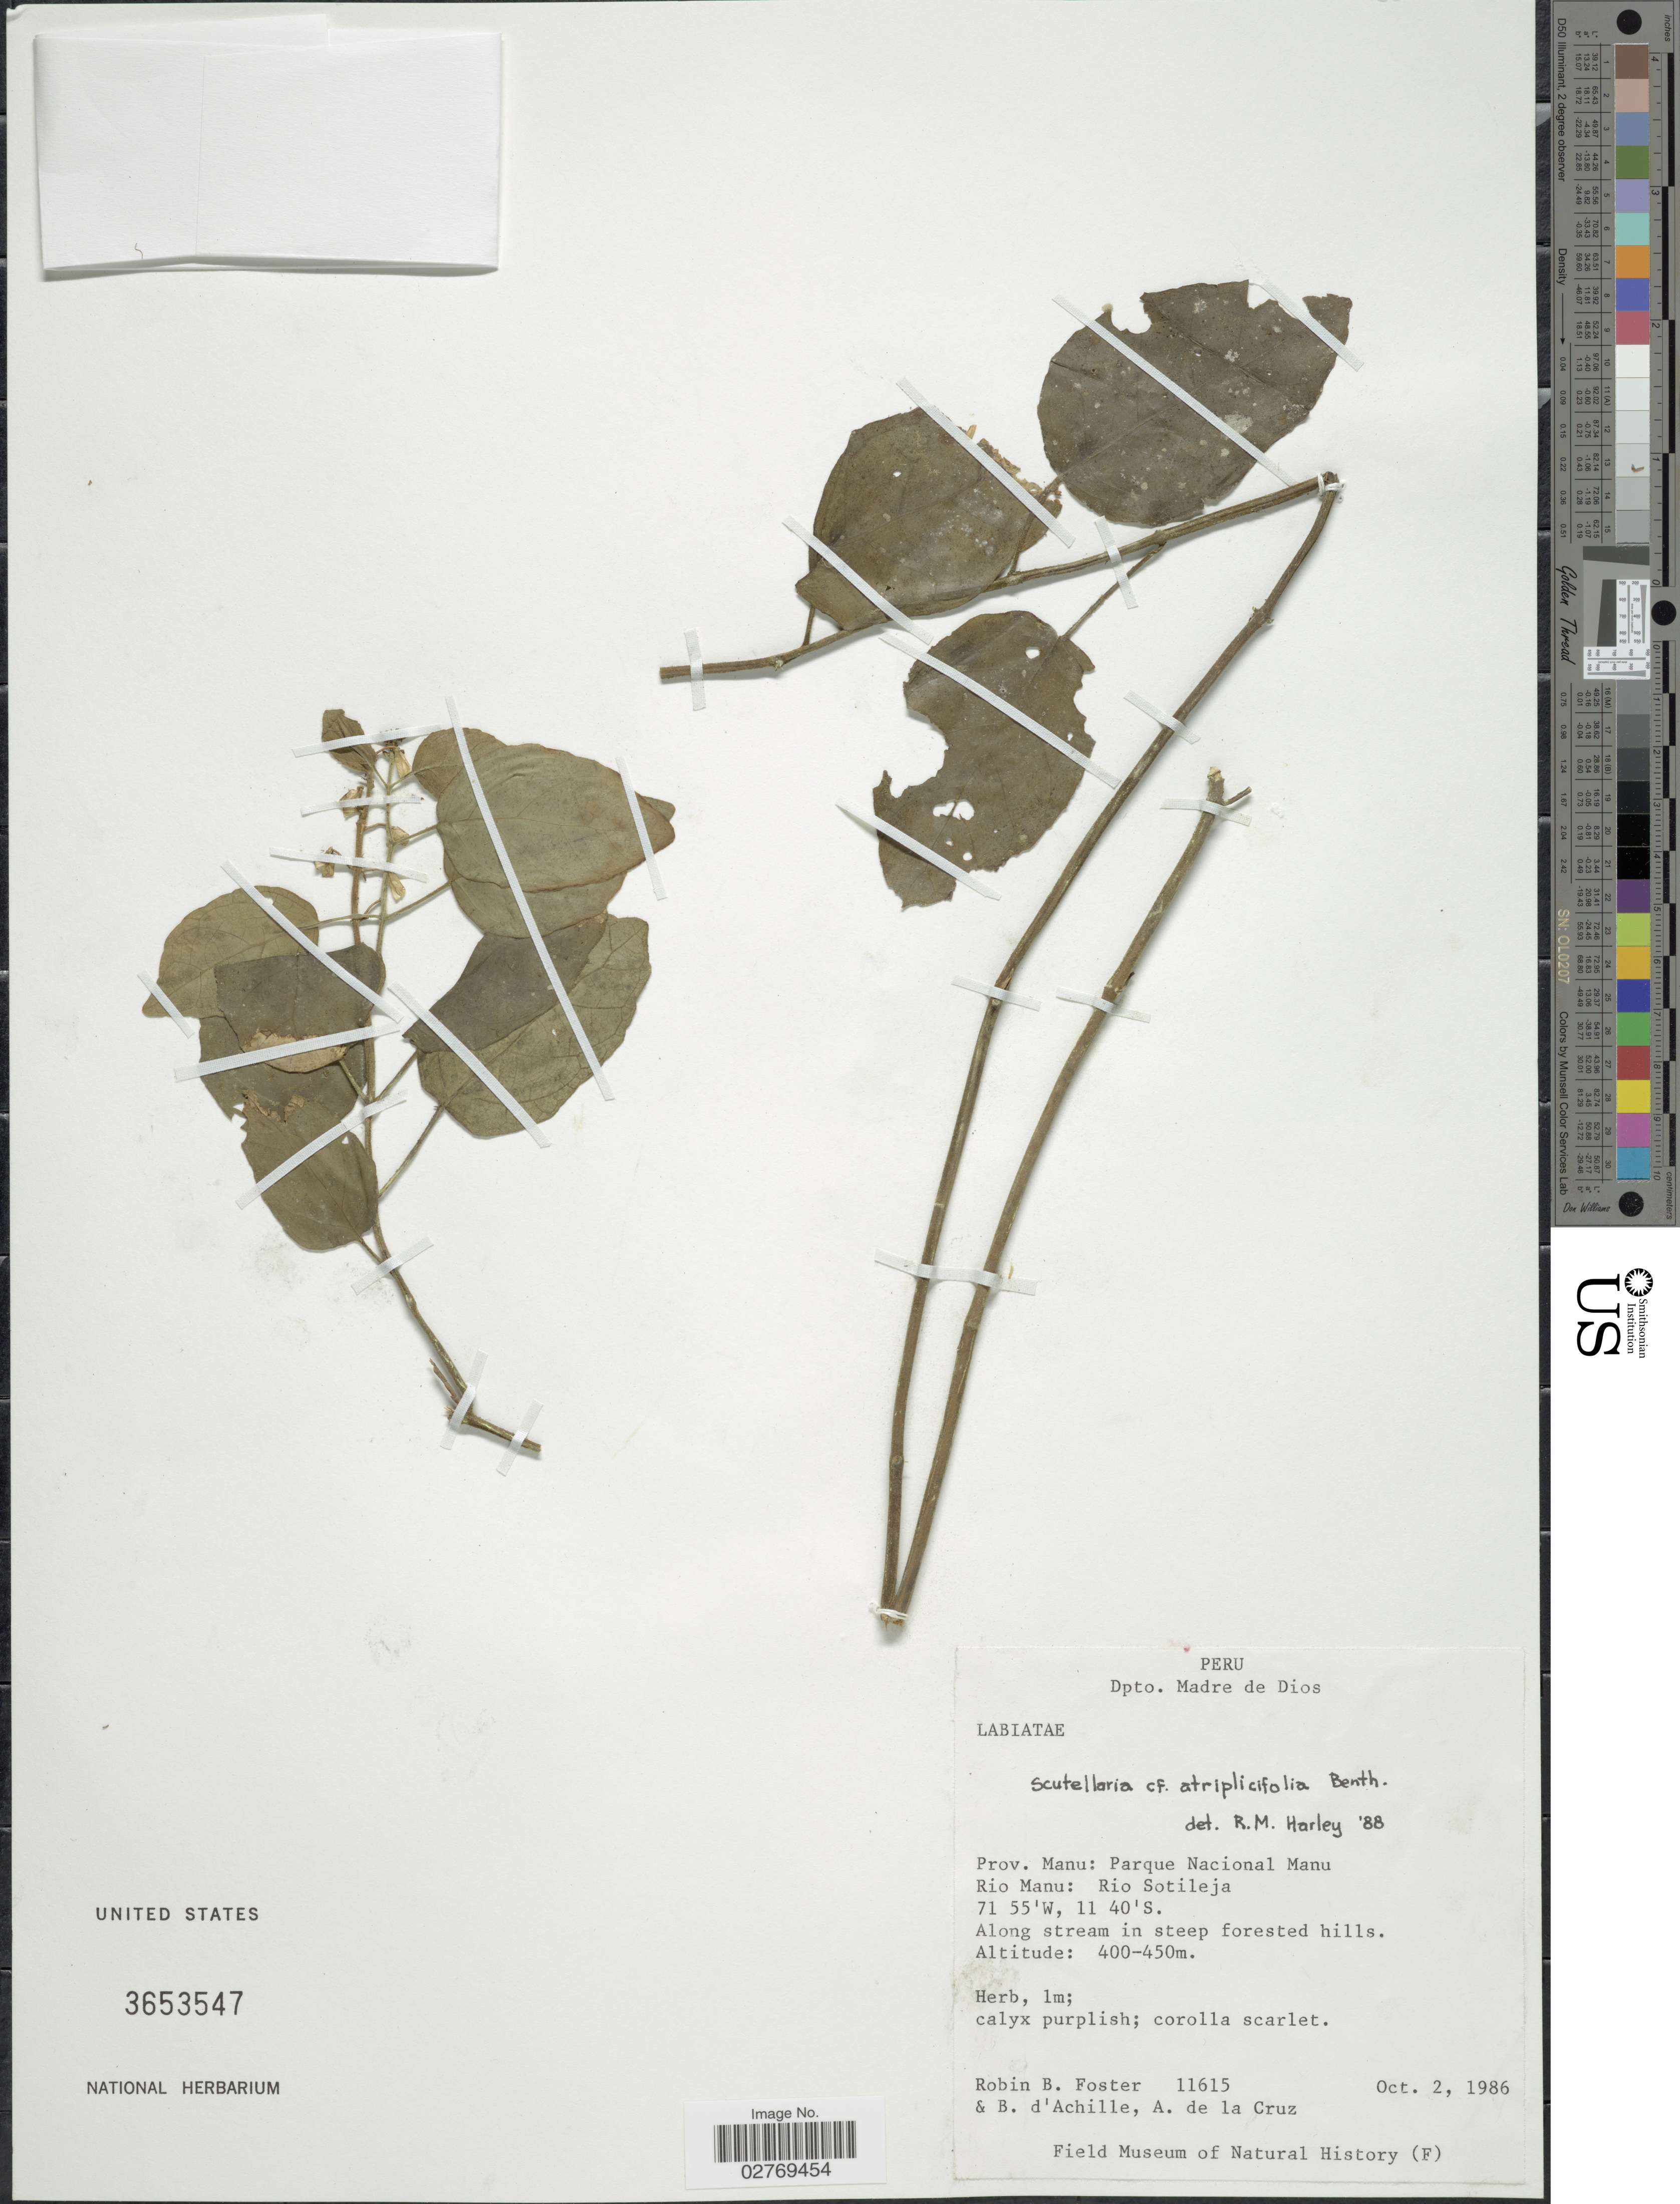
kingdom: Plantae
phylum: Tracheophyta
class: Magnoliopsida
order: Lamiales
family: Lamiaceae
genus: Scutellaria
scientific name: Scutellaria atriplicifolia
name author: Benth.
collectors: R. B. Foster, B. d'Achille & A. De la Cruz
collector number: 11615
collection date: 1986-10-02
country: Peru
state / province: Madre de Dios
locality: Dpto. Madre de Dios. Prov. Manu: Parque Nacional Manu. Rio Manu: Rio Sotileja.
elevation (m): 400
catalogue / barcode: US 3653547